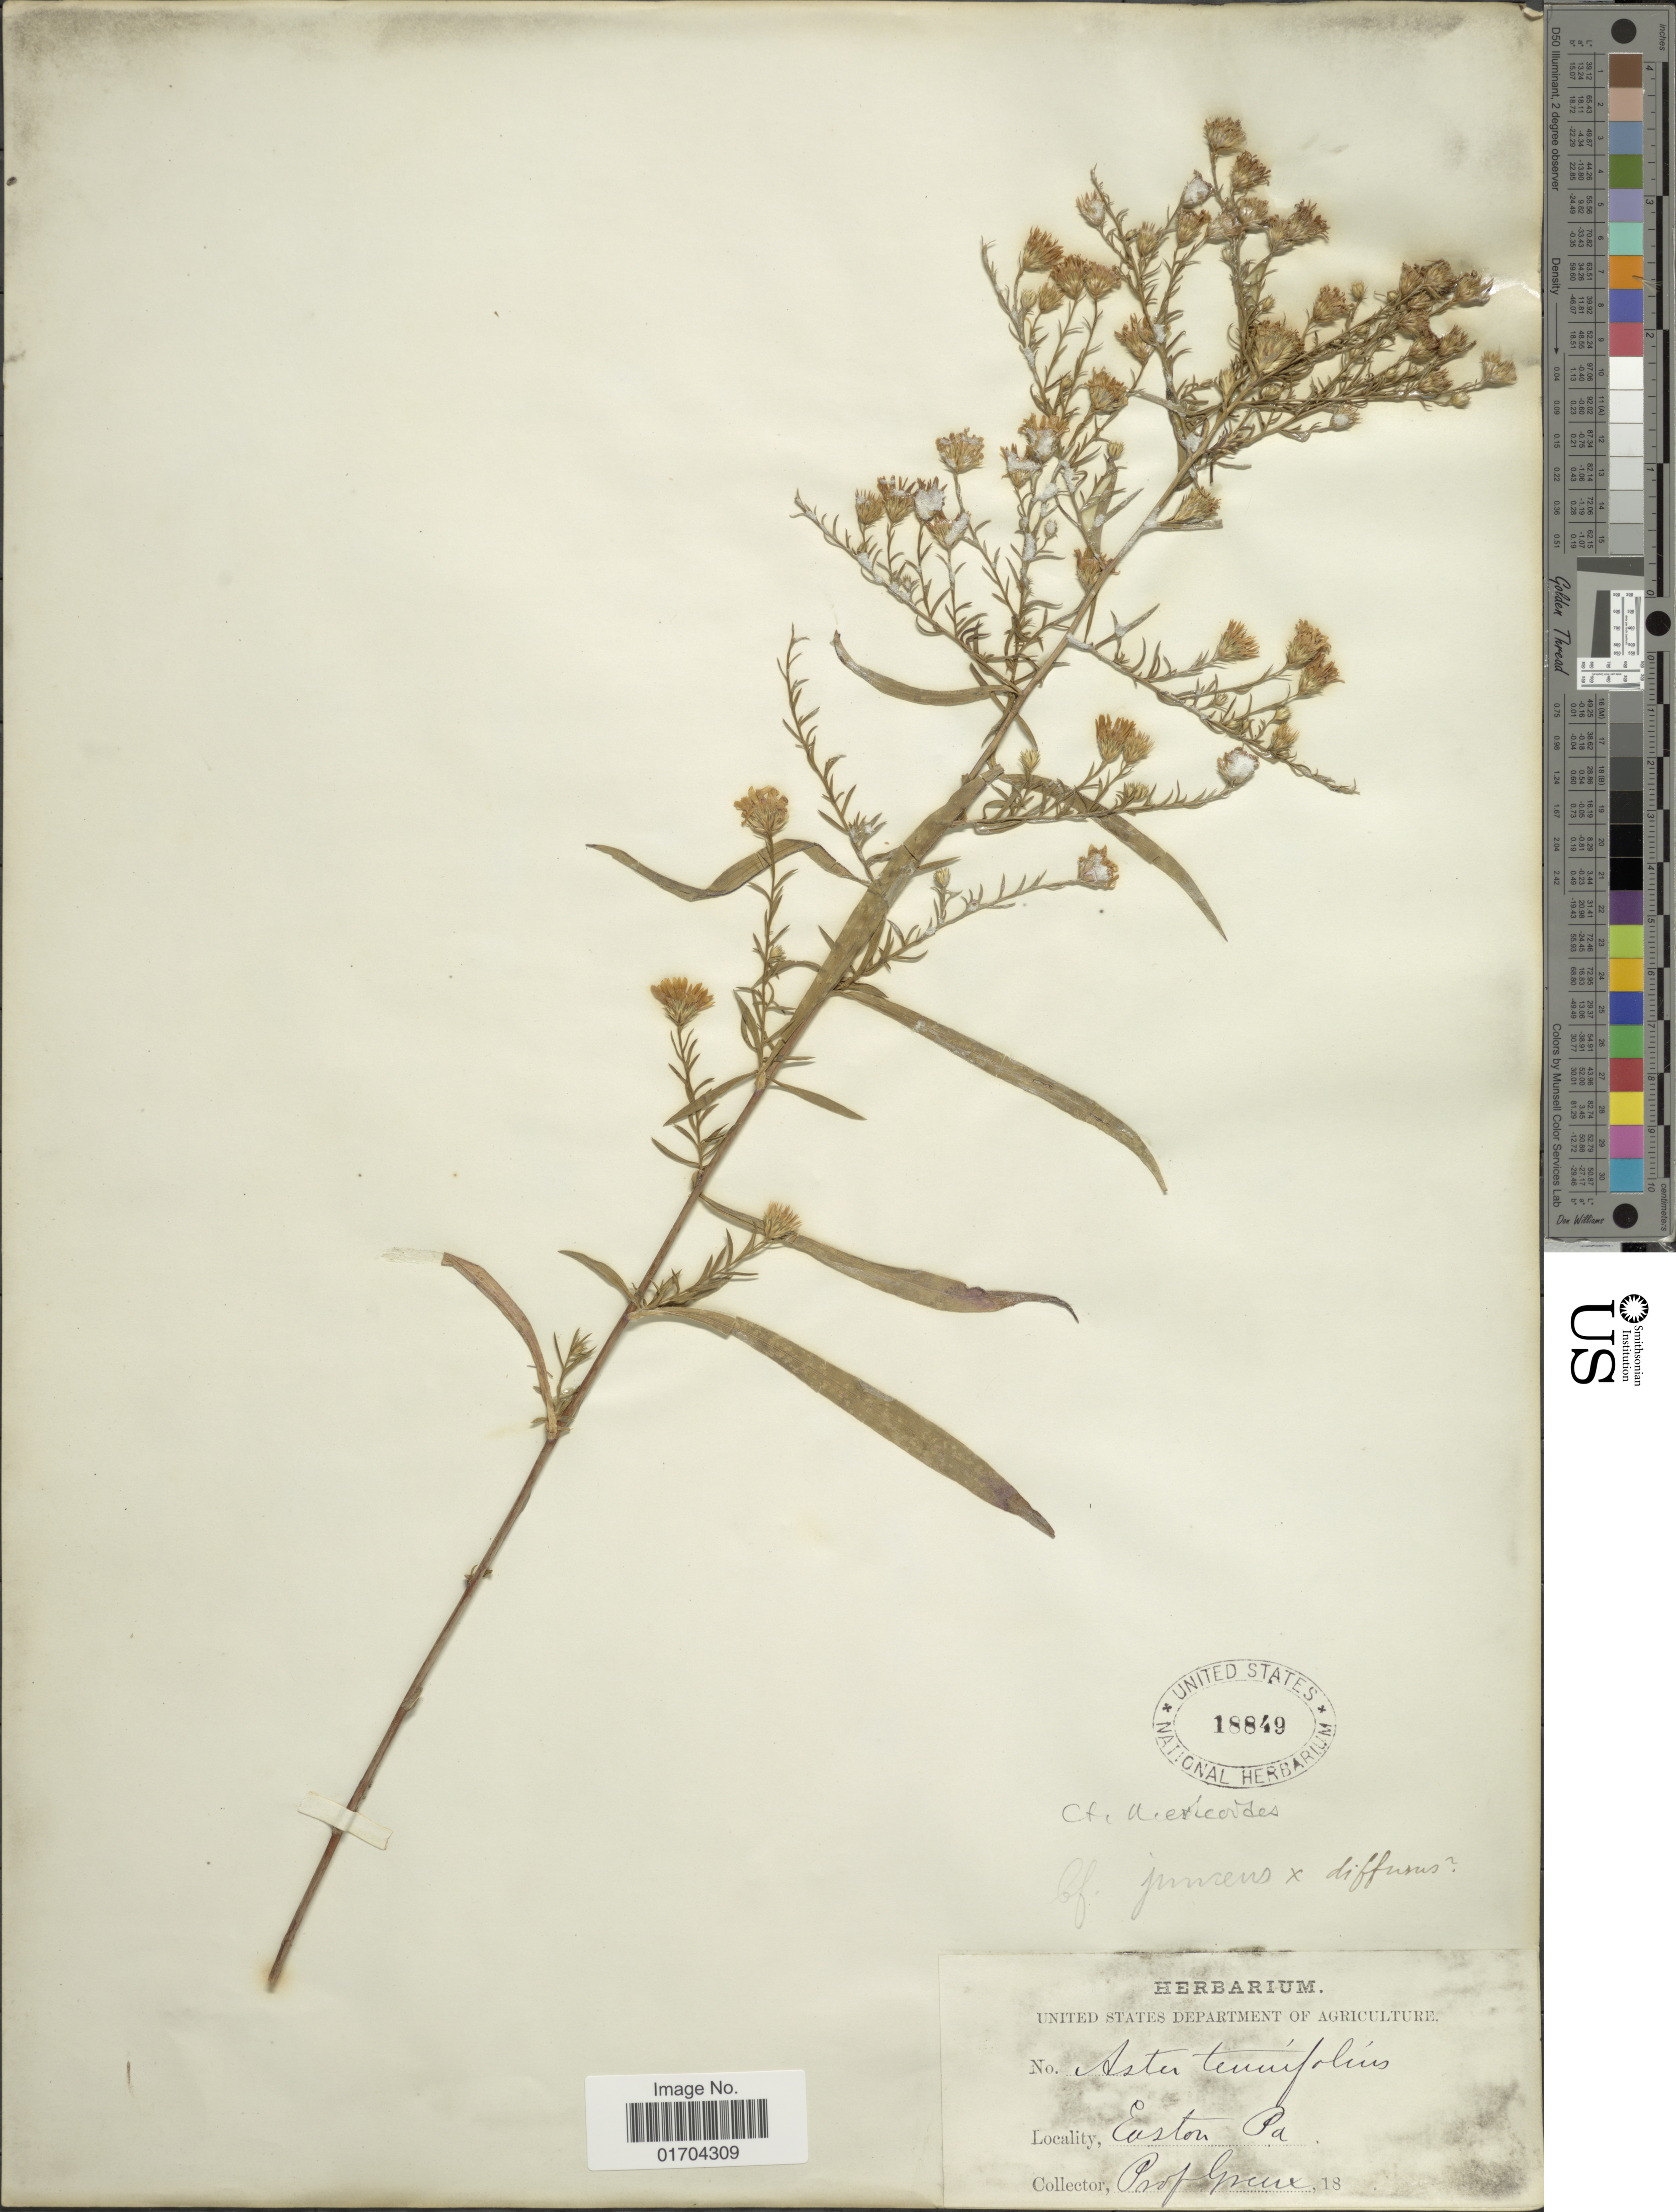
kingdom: Plantae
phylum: Tracheophyta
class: Magnoliopsida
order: Asterales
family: Asteraceae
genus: Symphyotrichum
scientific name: Symphyotrichum sp.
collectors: -- Greene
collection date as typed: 18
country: United States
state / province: Pennsylvania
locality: Easton.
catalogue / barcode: US 18849